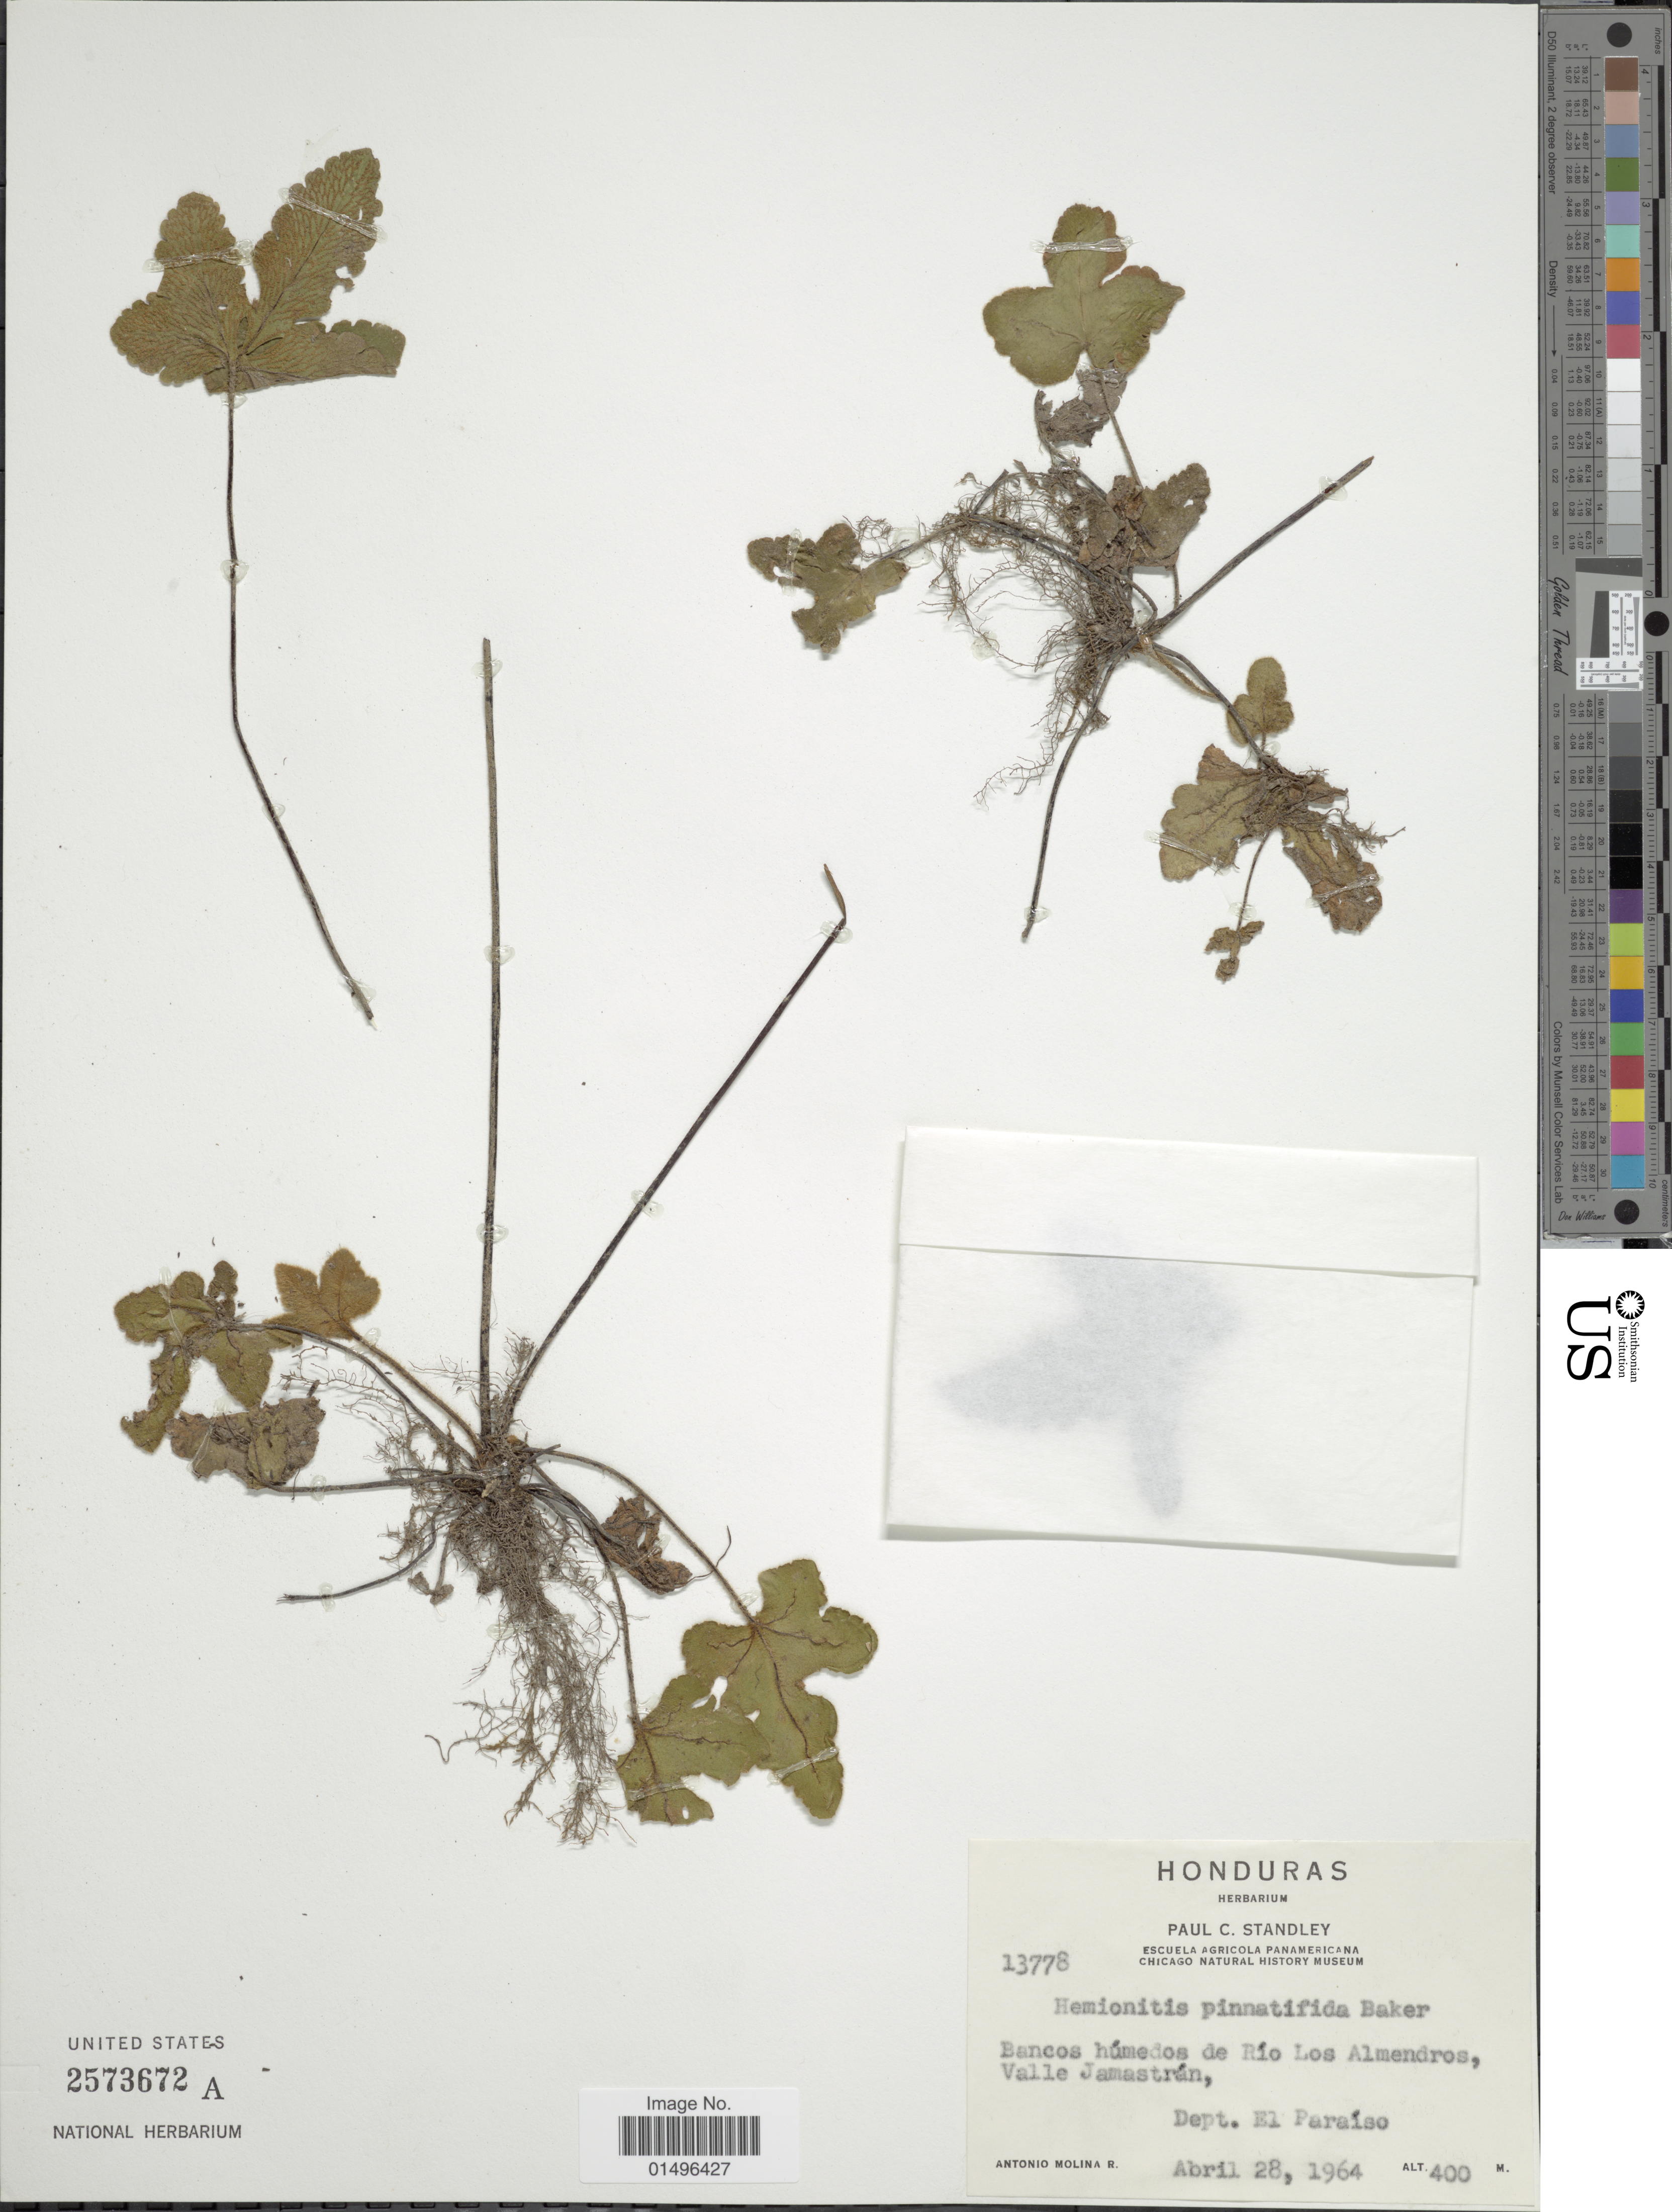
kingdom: Plantae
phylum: Tracheophyta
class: Polypodiopsida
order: Polypodiales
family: Pteridaceae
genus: Hemionitis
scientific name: Hemionitis pinnatifida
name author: Baker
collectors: A. Molina R.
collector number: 13778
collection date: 1964-04-28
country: Honduras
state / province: El Paraíso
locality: Honduras, Bancos humedos de Rio Los Almendros, Valle Jamastran.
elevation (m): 400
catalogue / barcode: US 2573672A